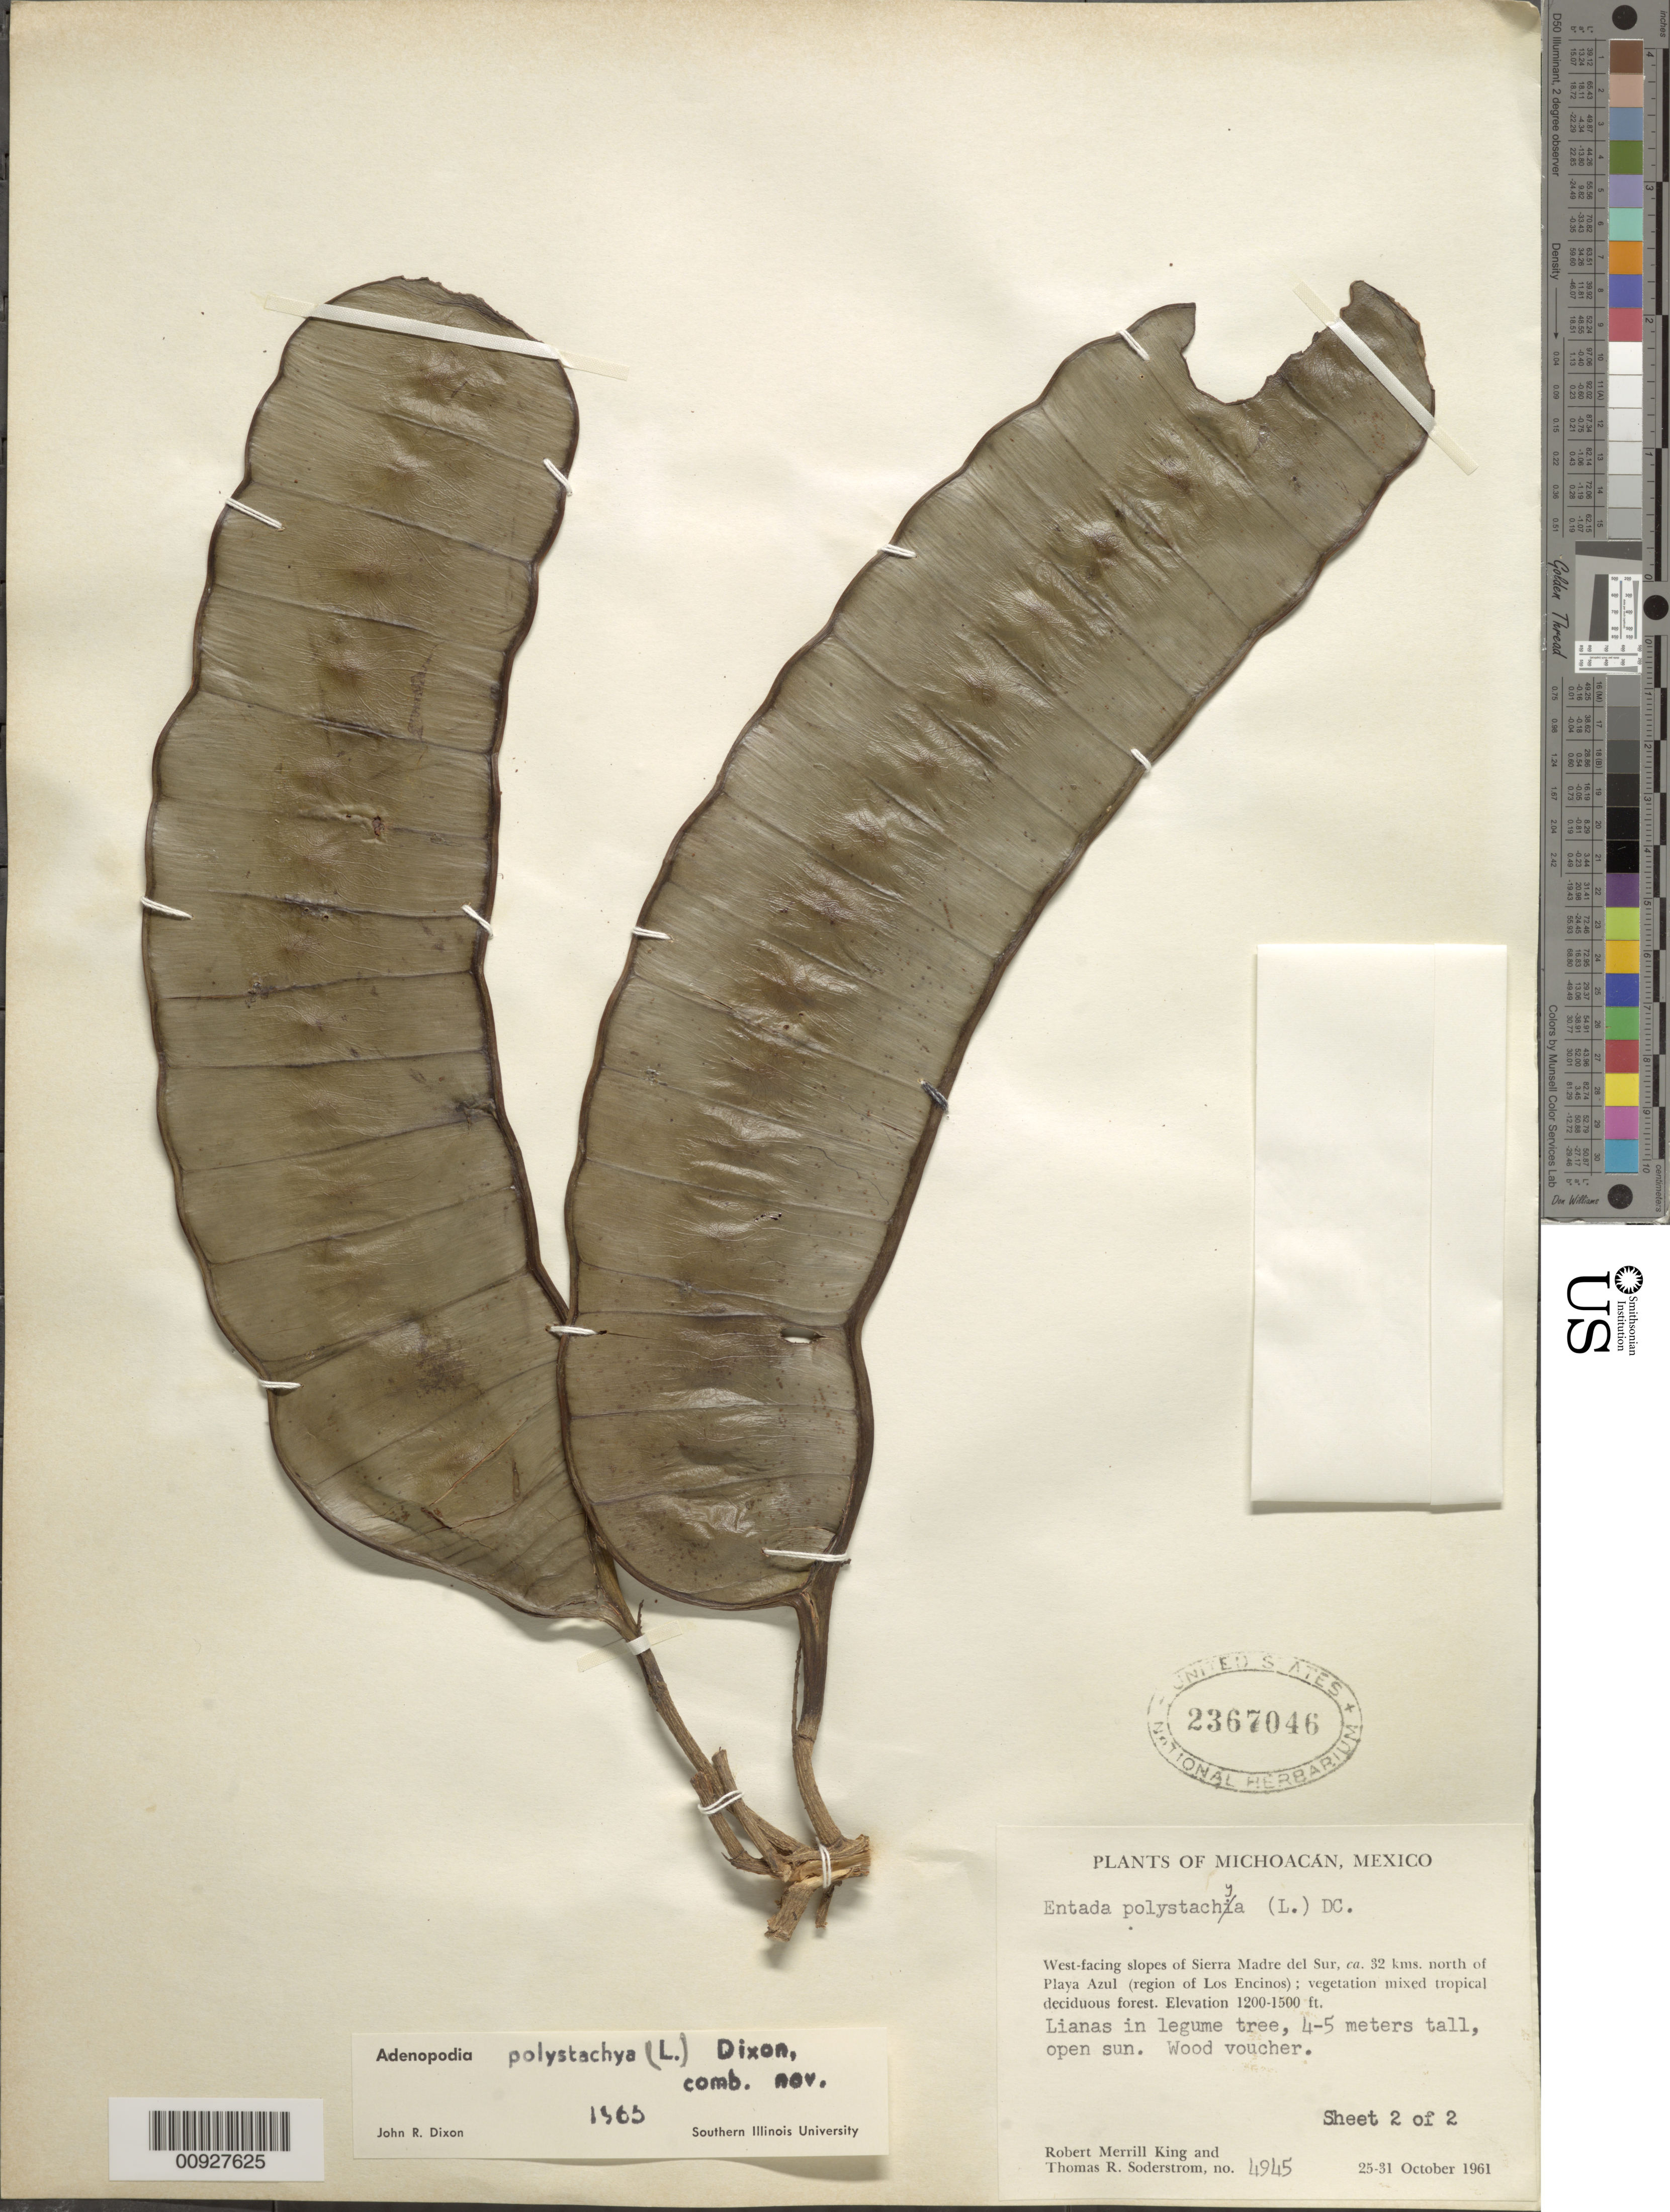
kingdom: Plantae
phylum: Tracheophyta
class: Magnoliopsida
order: Fabales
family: Fabaceae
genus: Entada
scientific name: Entada polystachya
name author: (L.) DC.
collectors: R. M. King & T. R. Soderstrom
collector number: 4945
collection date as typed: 25 Oct 1961 to 31 Oct 1961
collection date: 1961-10-25/1961-10-31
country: Mexico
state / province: Michoacán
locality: West-facing slopes of Sierra Madre del Sur, ca. 32 kms. north of Playa Azul (region de Los Encinos).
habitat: Vegetation mixed tropical deciduous forest. Lianas in legume tree. Open sun.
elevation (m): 366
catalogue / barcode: US 2367046